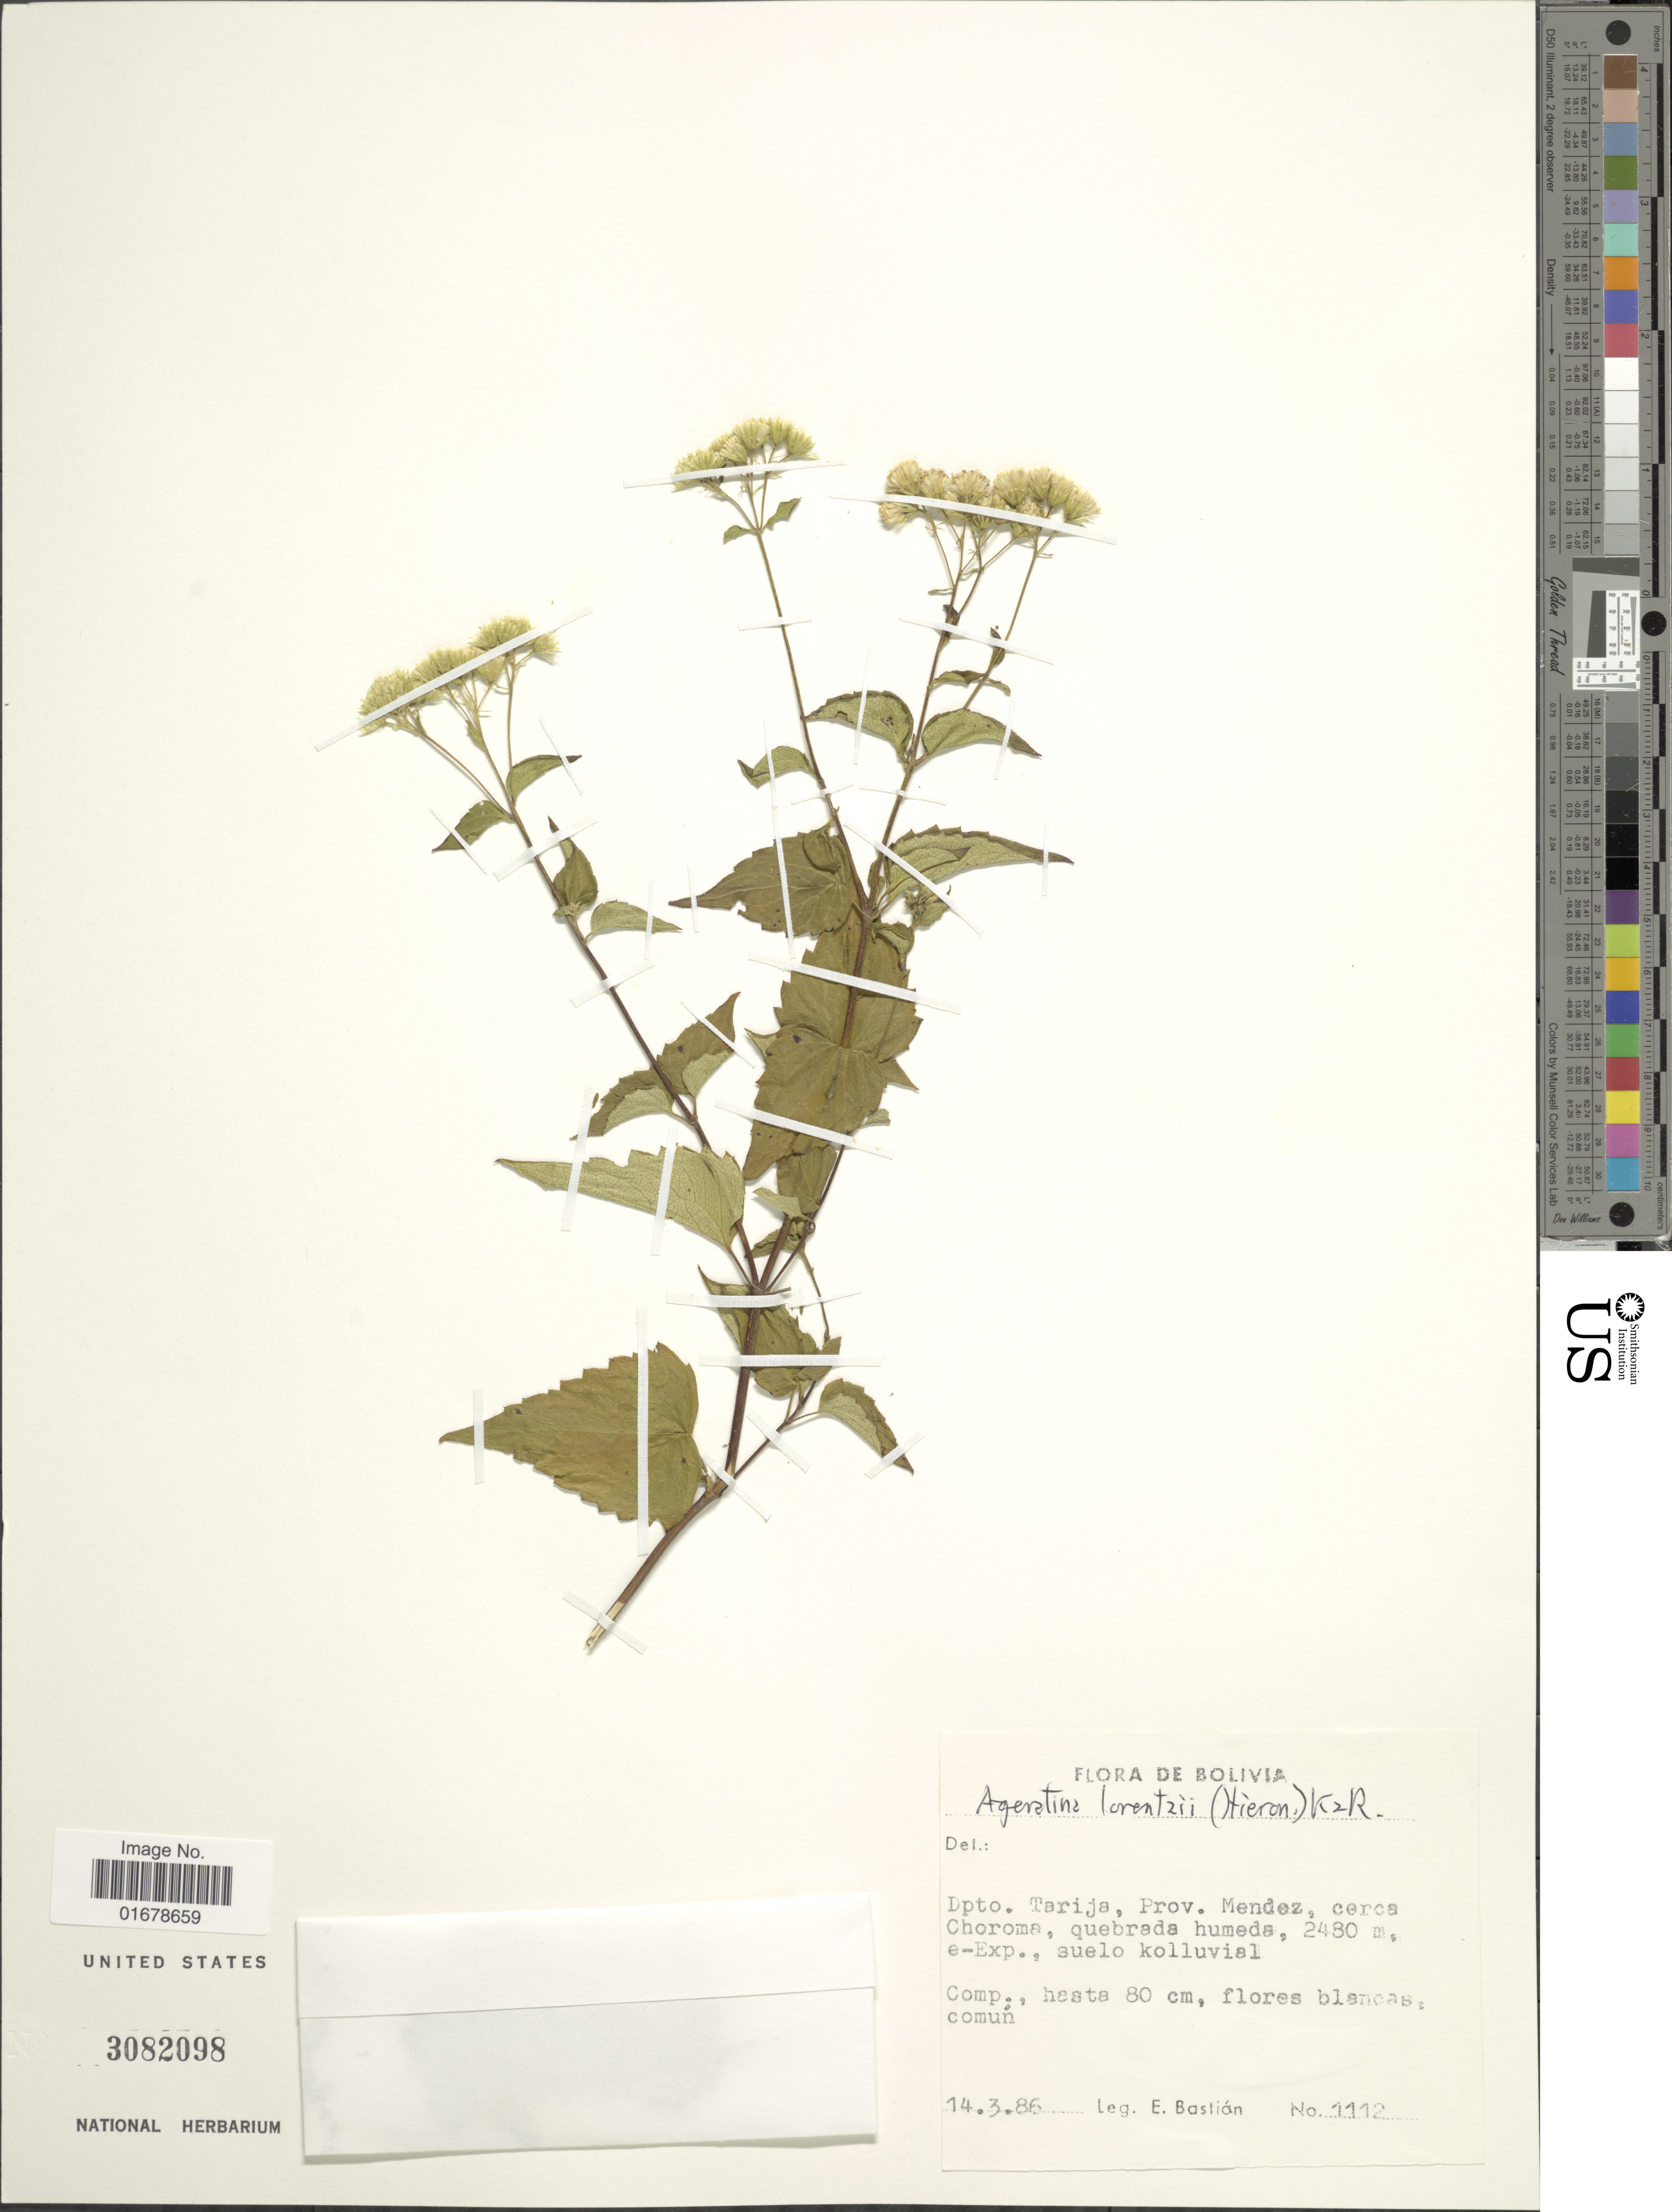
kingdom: Plantae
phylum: Tracheophyta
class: Magnoliopsida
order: Asterales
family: Asteraceae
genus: Ageratina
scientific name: Ageratina lorentzii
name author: (Hieron.) R.M. King & H. Rob.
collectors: E. Bastian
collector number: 1112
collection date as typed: Transcribed d/m/y: 14/3/86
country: Bolivia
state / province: Tarija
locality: Dpto.Tarija, Prov. Mendez, cerca Choroma, quebrada humeds, e. Exp.., suelo kolluvial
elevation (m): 2480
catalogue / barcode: US 3082098